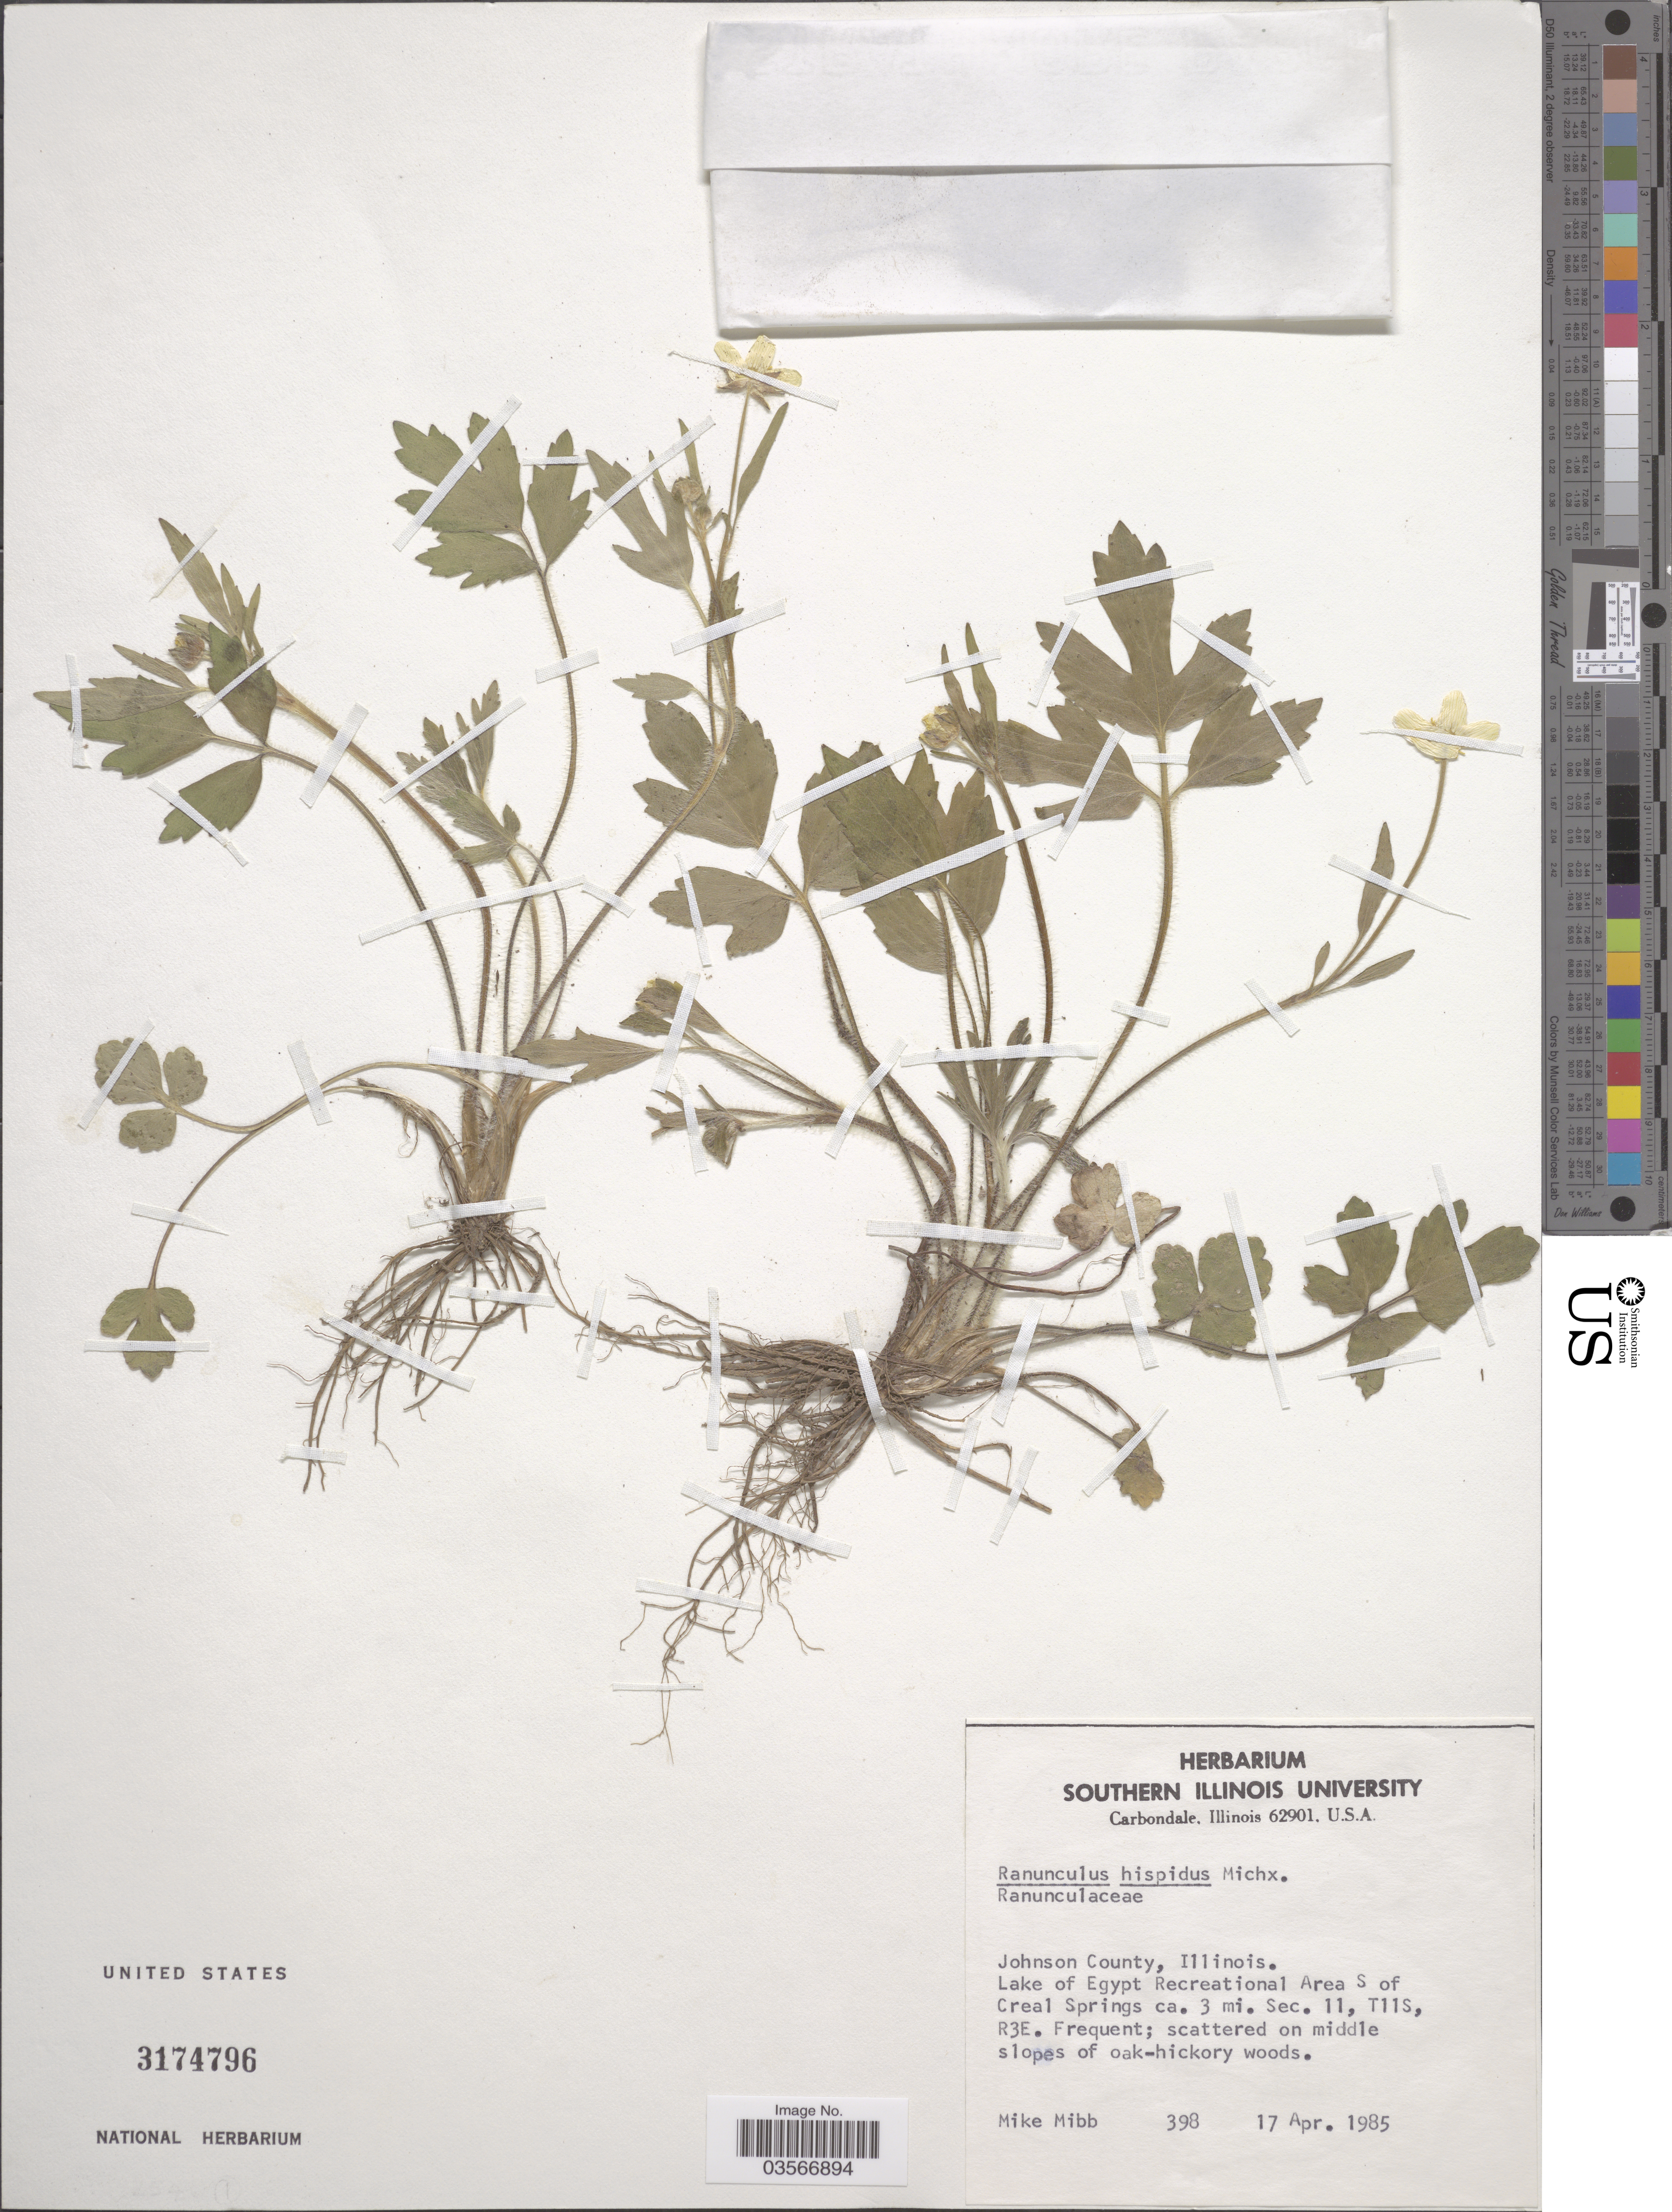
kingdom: Plantae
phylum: Tracheophyta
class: Magnoliopsida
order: Ranunculales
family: Ranunculaceae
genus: Ranunculus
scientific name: Ranunculus hispidus var. hispidus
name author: Michx.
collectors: M. Mibb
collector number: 398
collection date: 1985-04-17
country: United States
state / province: Illinois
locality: Johnson County. Lake of Egypt Recreational Area S of Creal Springs ca. 3 mi. Sec. 11, T11S, R3E.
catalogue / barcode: US 3174796